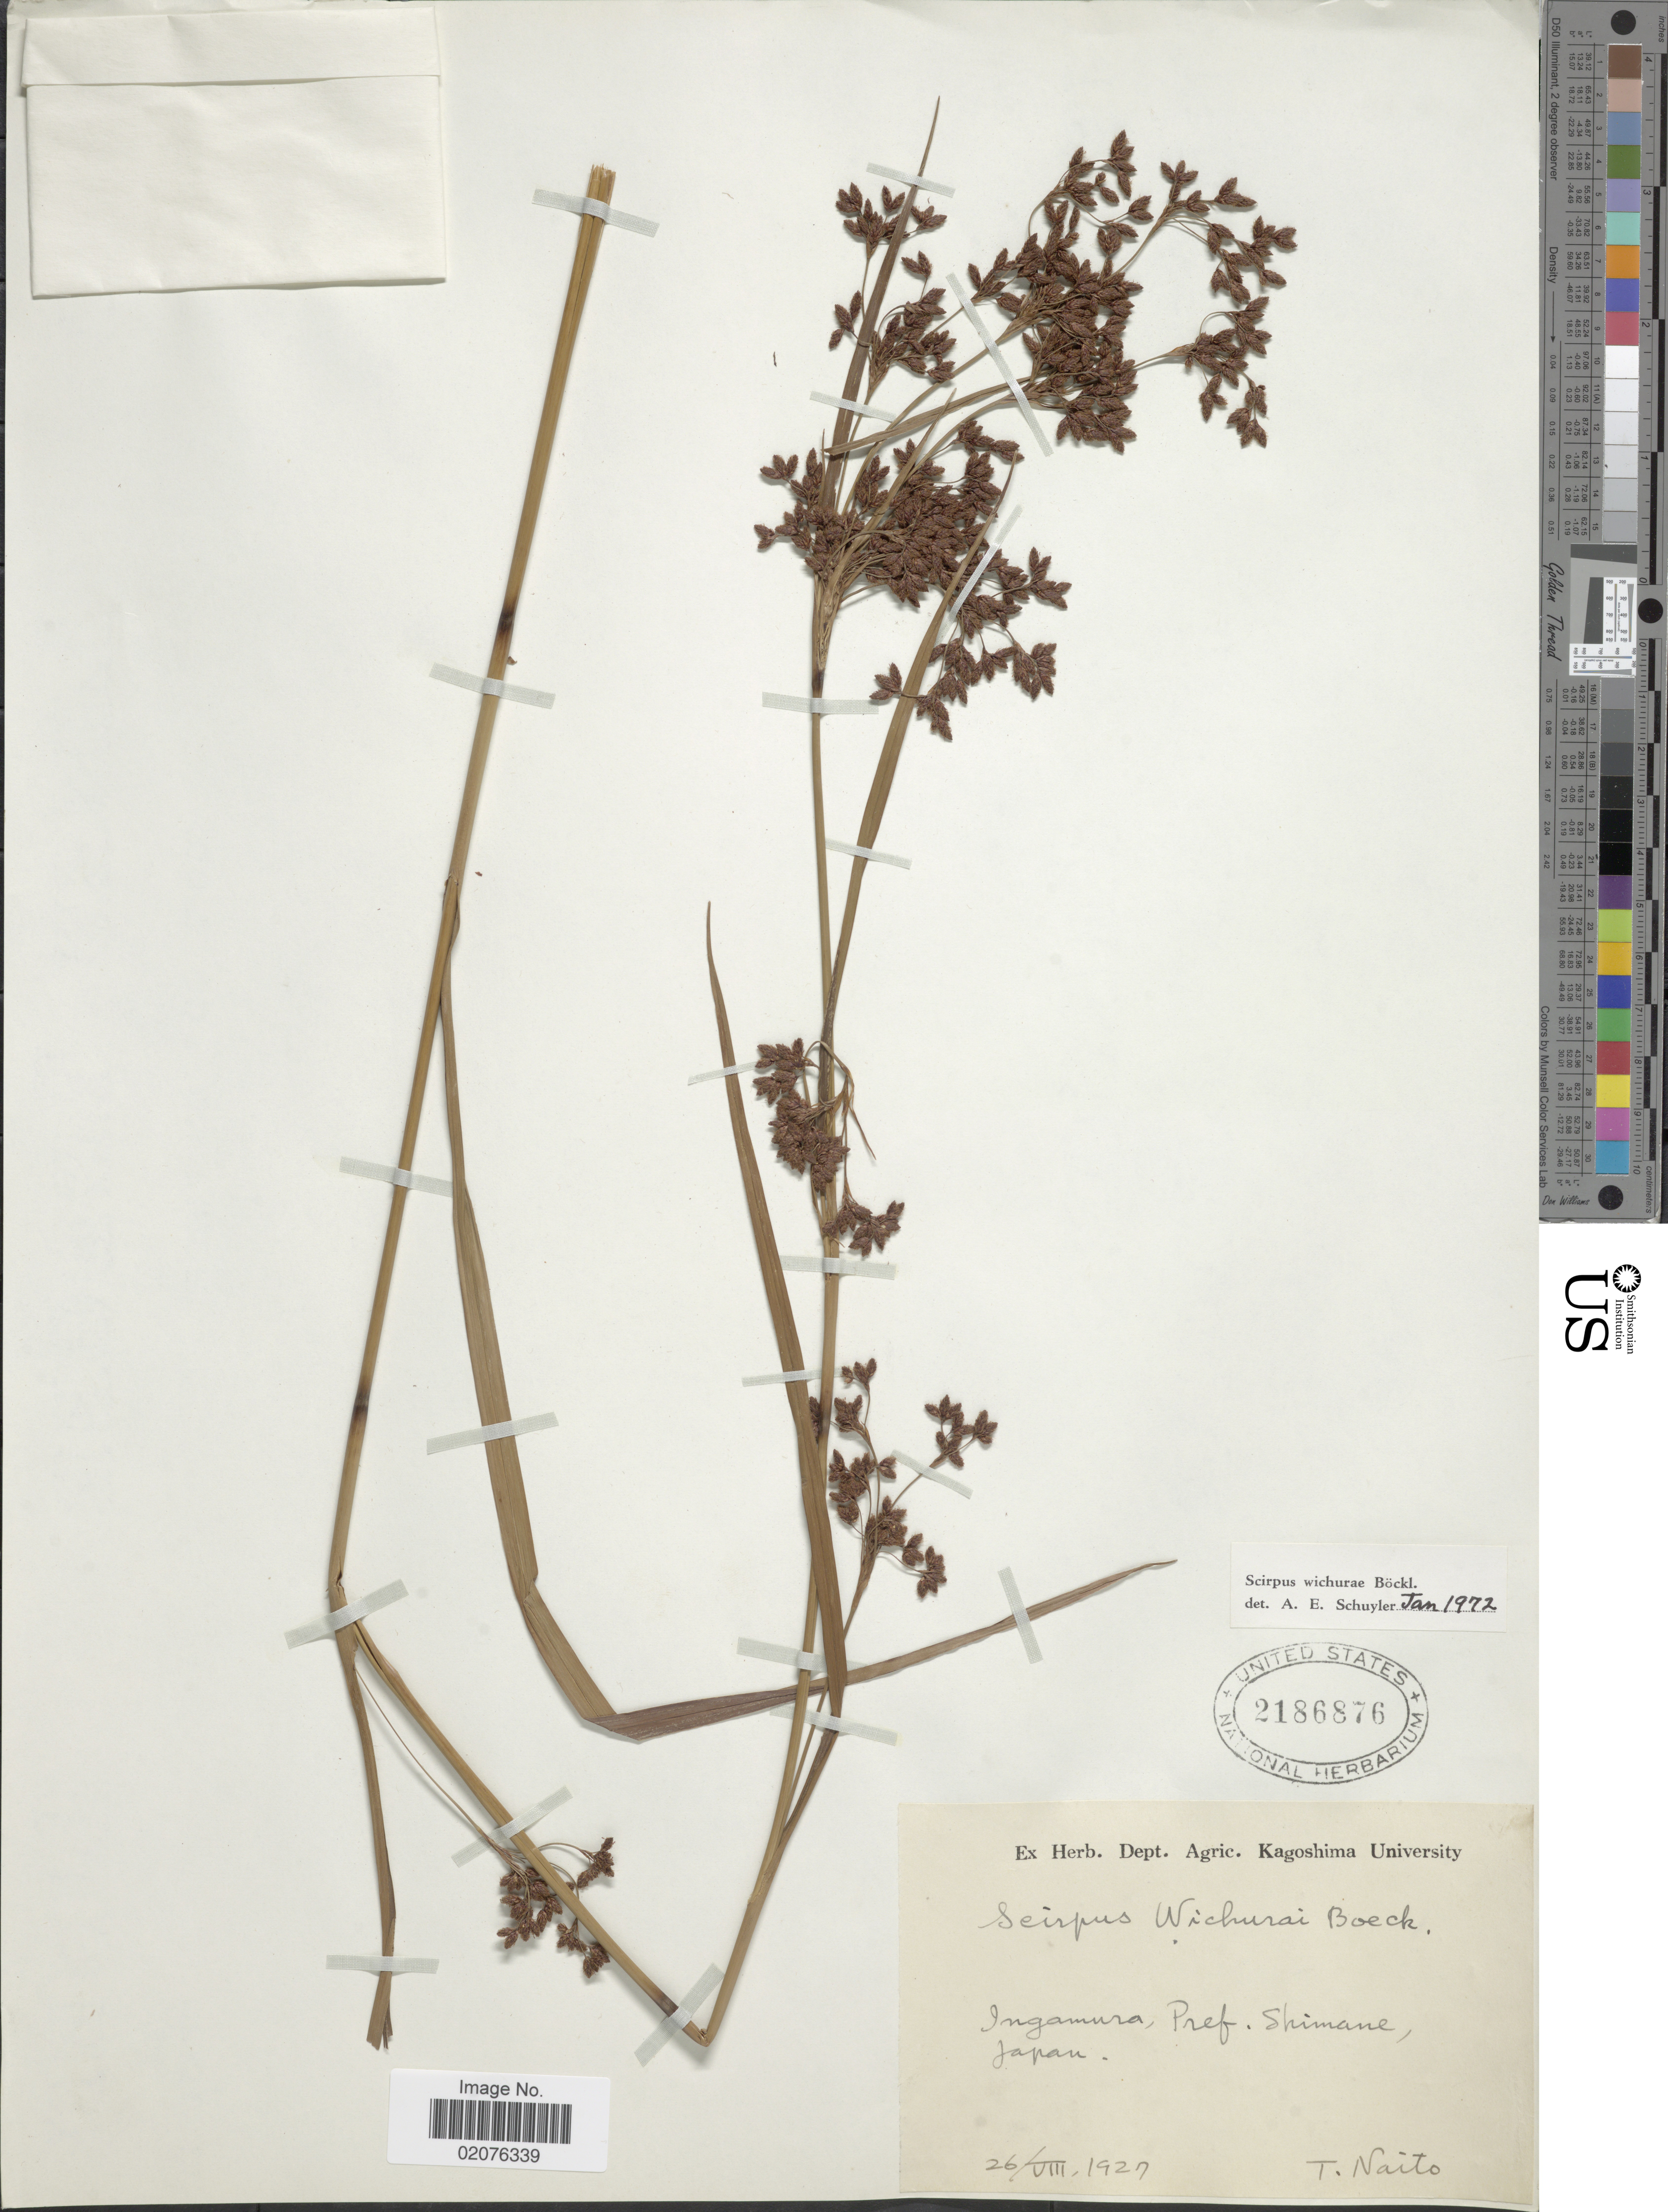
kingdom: Plantae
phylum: Tracheophyta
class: Liliopsida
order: Poales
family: Cyperaceae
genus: Scirpus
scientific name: Scirpus wichurae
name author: Boeckeler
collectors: T. Naito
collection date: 1927-08-26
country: Japan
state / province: Simane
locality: Ingamura Pref. Shimane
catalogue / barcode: US 2186876